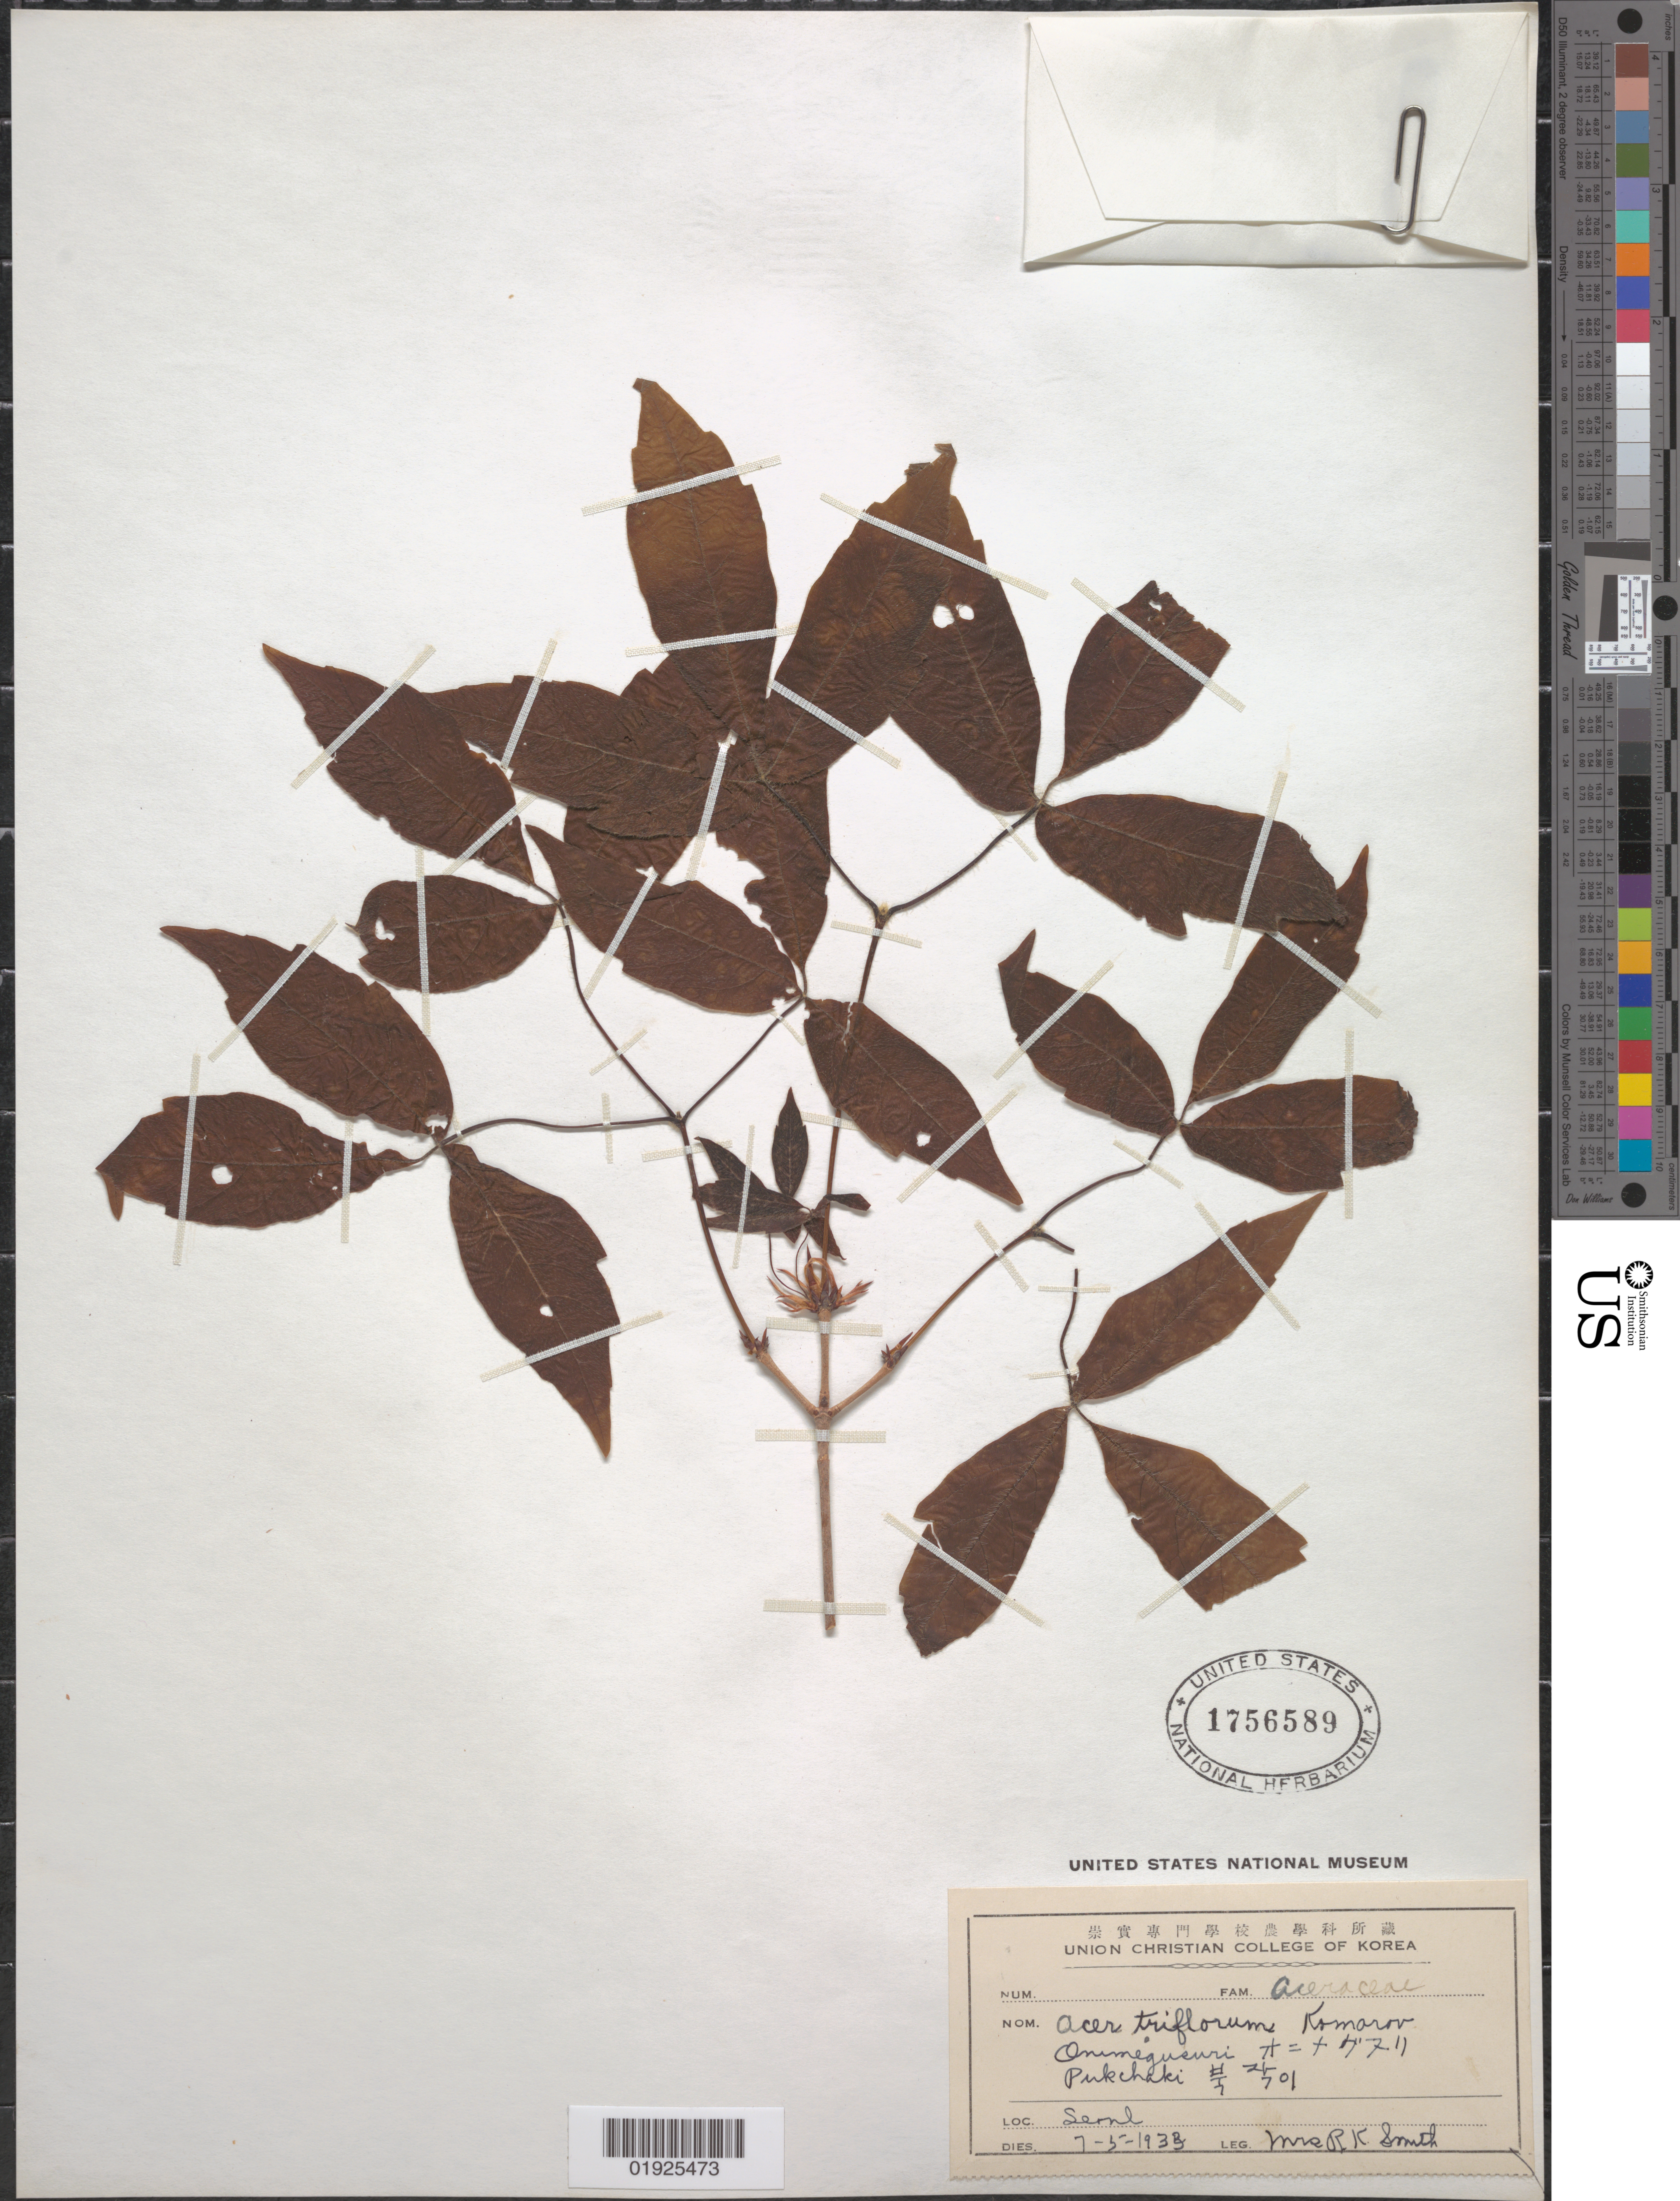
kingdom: Plantae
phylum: Tracheophyta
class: Magnoliopsida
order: Sapindales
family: Sapindaceae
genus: Acer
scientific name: Acer triflorum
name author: Kom.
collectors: R. Smith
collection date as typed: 7-5-1933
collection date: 1933-07-05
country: South Korea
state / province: South Gyeongsang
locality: Seoul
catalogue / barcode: US 1756589